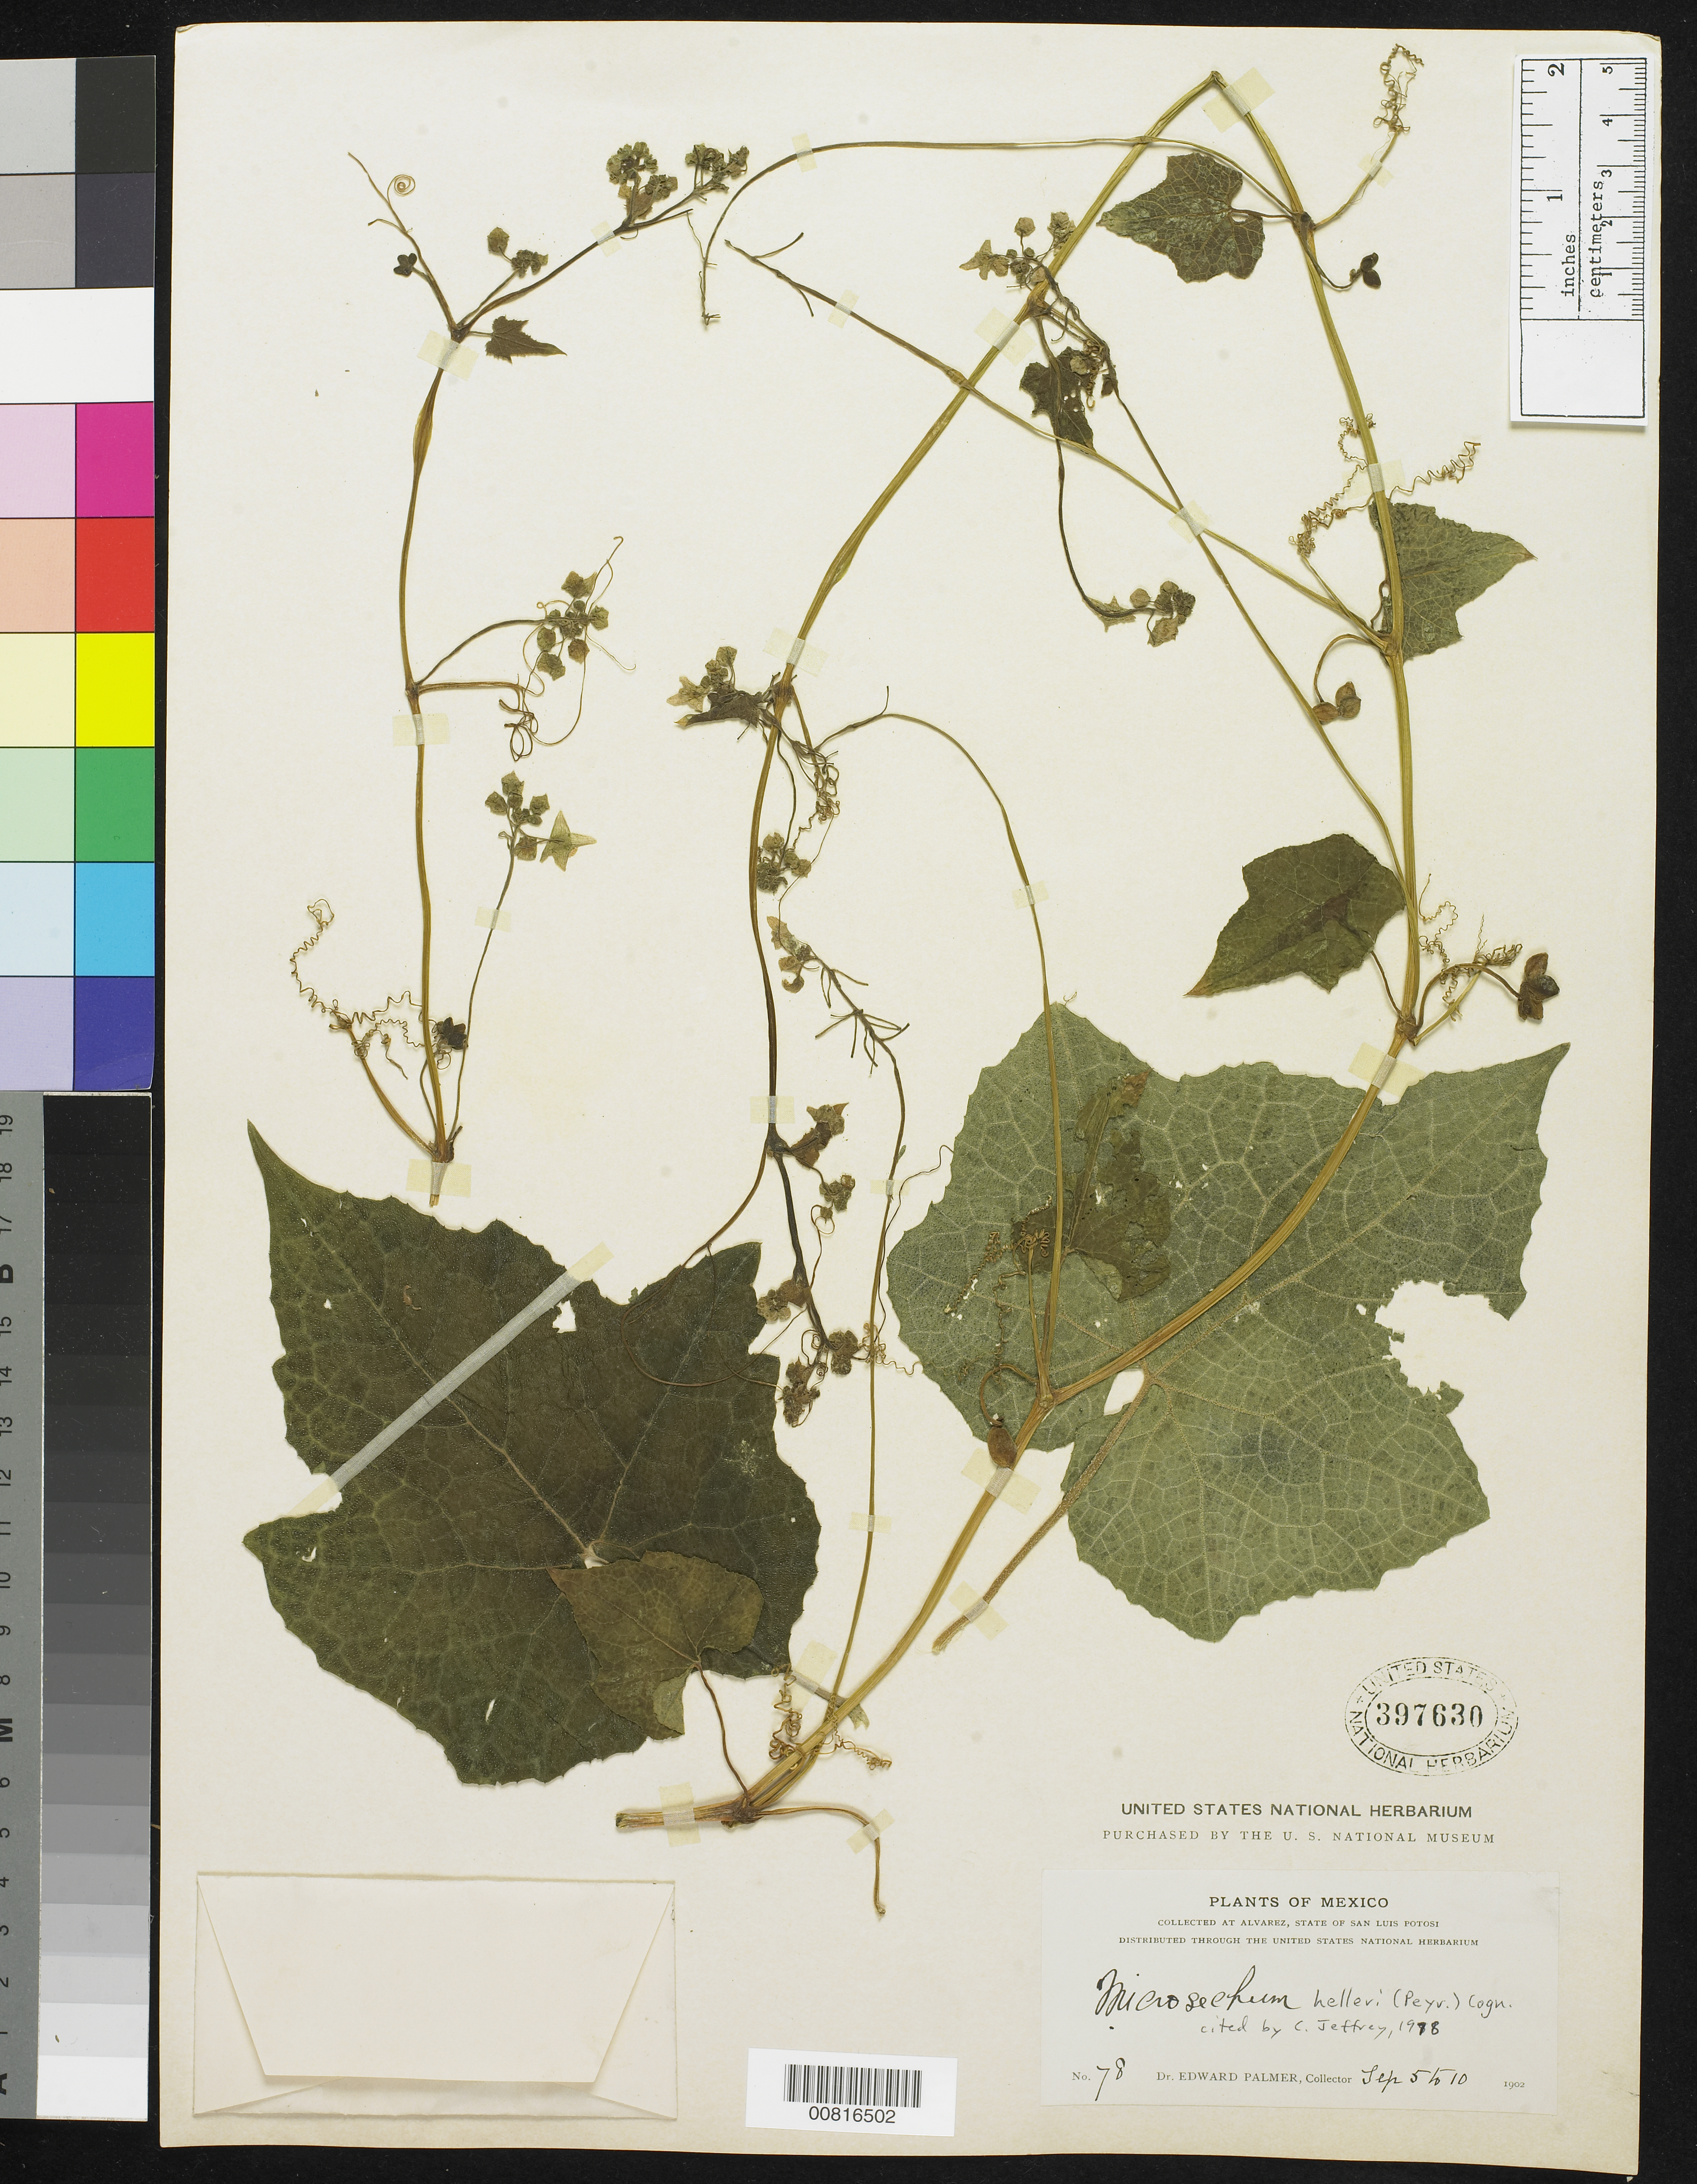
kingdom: Plantae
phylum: Tracheophyta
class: Magnoliopsida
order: Cucurbitales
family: Cucurbitaceae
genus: Microsechium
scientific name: Microsechium helleri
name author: (Peyr.) Cogn.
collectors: E. Palmer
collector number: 78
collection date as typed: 05 Sep 1902 to 10 Sep 1902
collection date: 1902-09-05/1902-09-10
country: Mexico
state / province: San Luis Potosí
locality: Alvarez, San Luis Potosí.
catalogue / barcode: US 397630